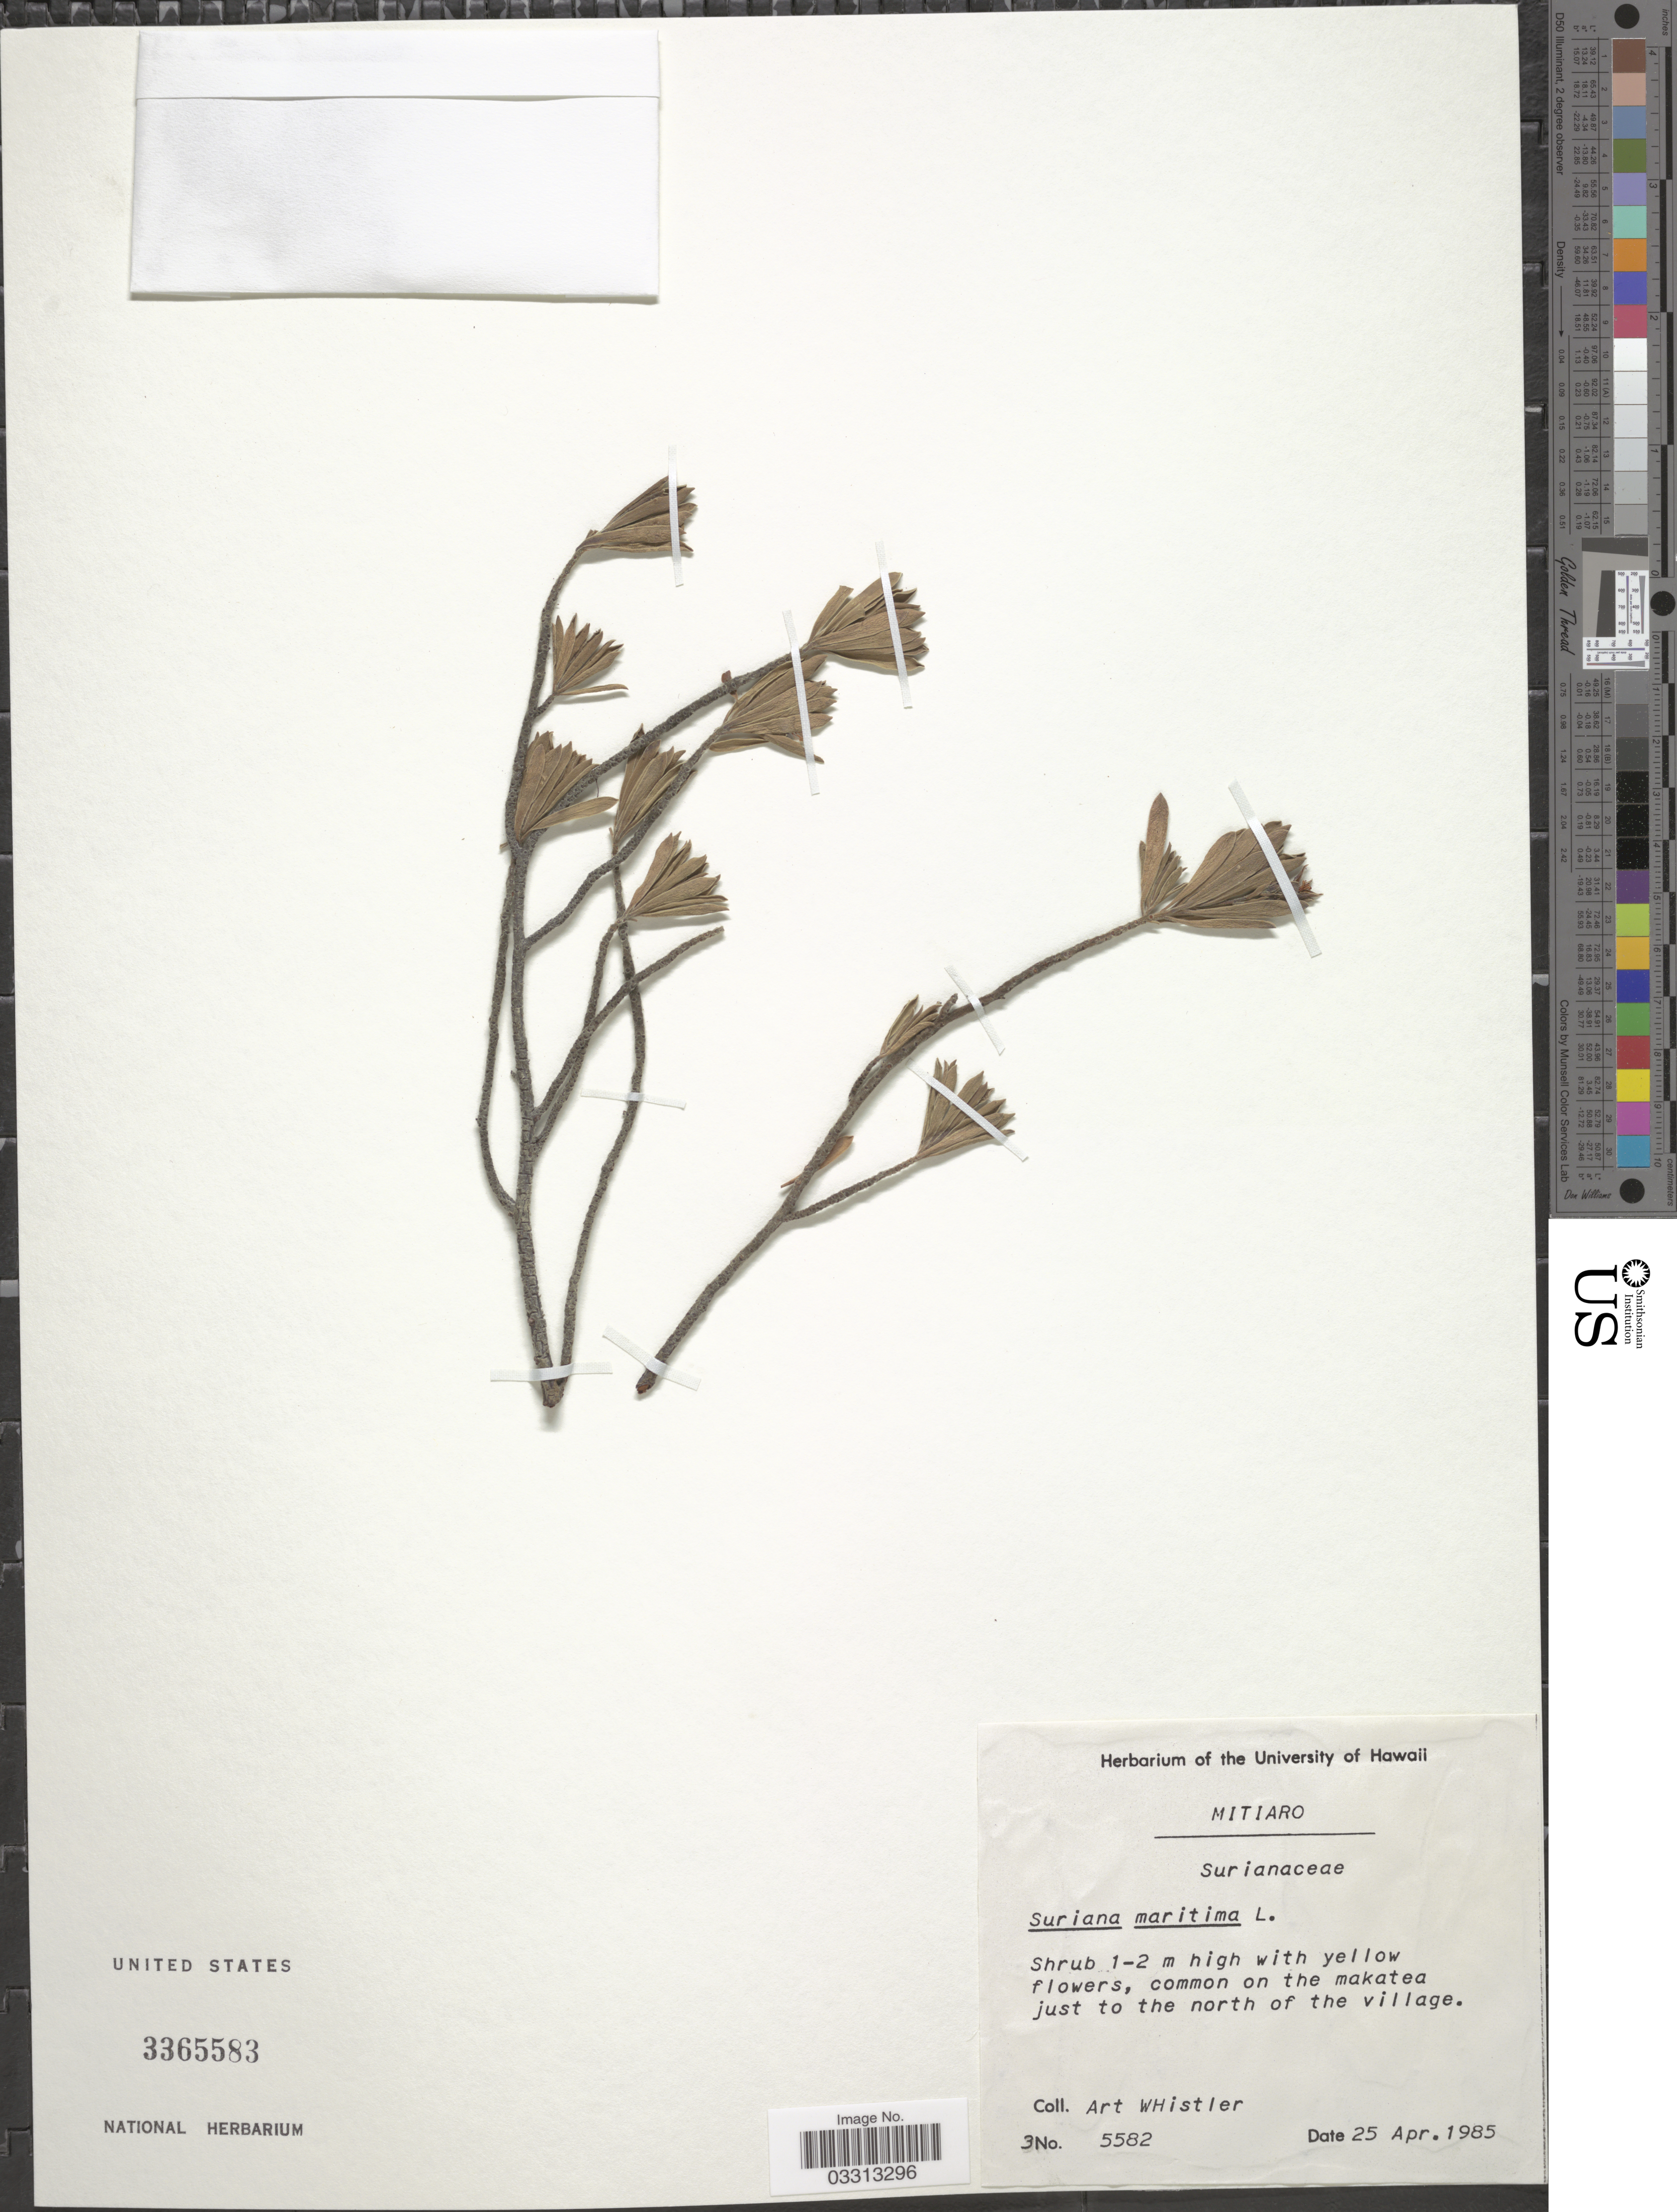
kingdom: Plantae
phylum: Tracheophyta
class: Magnoliopsida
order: Fabales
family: Surianaceae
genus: Suriana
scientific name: Suriana maritima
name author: L.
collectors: A. Whistler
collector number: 5582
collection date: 1985-04-25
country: Cook Islands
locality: Mitiaro. Just to the north of the village.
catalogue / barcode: US 3365583